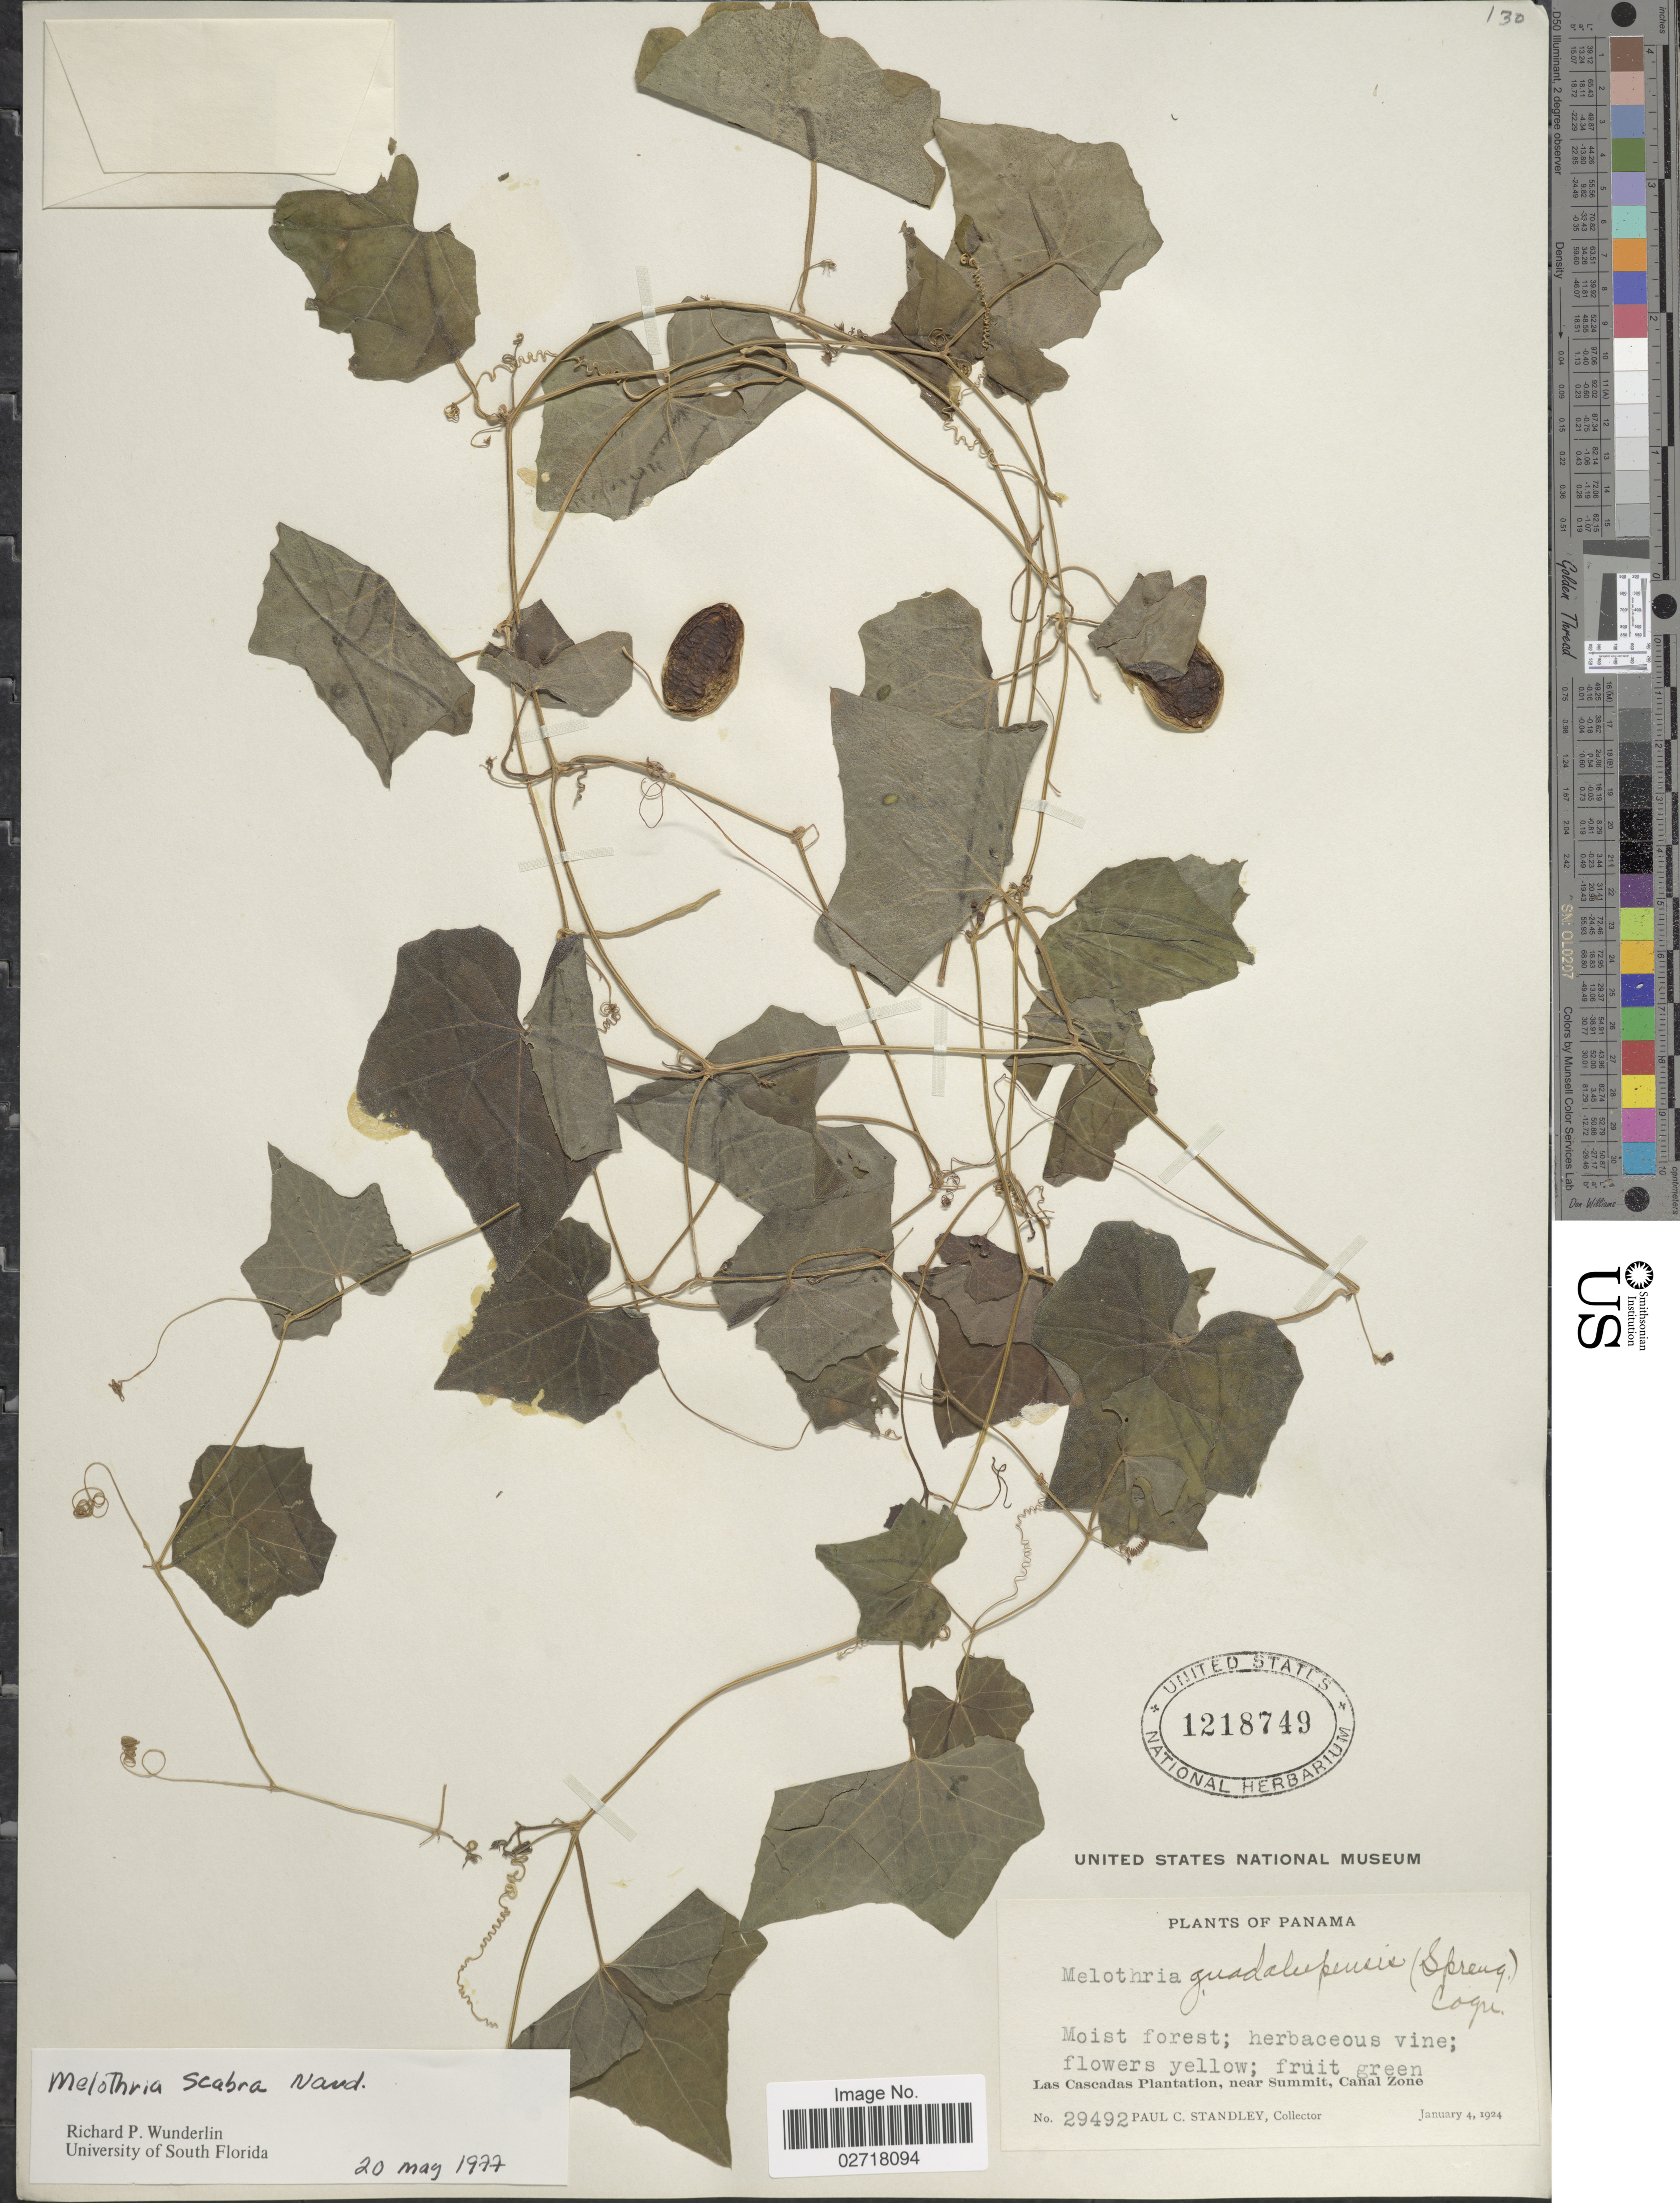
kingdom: Plantae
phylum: Tracheophyta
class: Magnoliopsida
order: Cucurbitales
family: Cucurbitaceae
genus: Melothria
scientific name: Melothria scabra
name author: Naudin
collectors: P. C. Standley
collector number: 29492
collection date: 1924-01-04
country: Panama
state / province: Colón / Panamá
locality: Las Cascades Plantation, near Summit, Canal Zone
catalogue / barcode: US 1218749